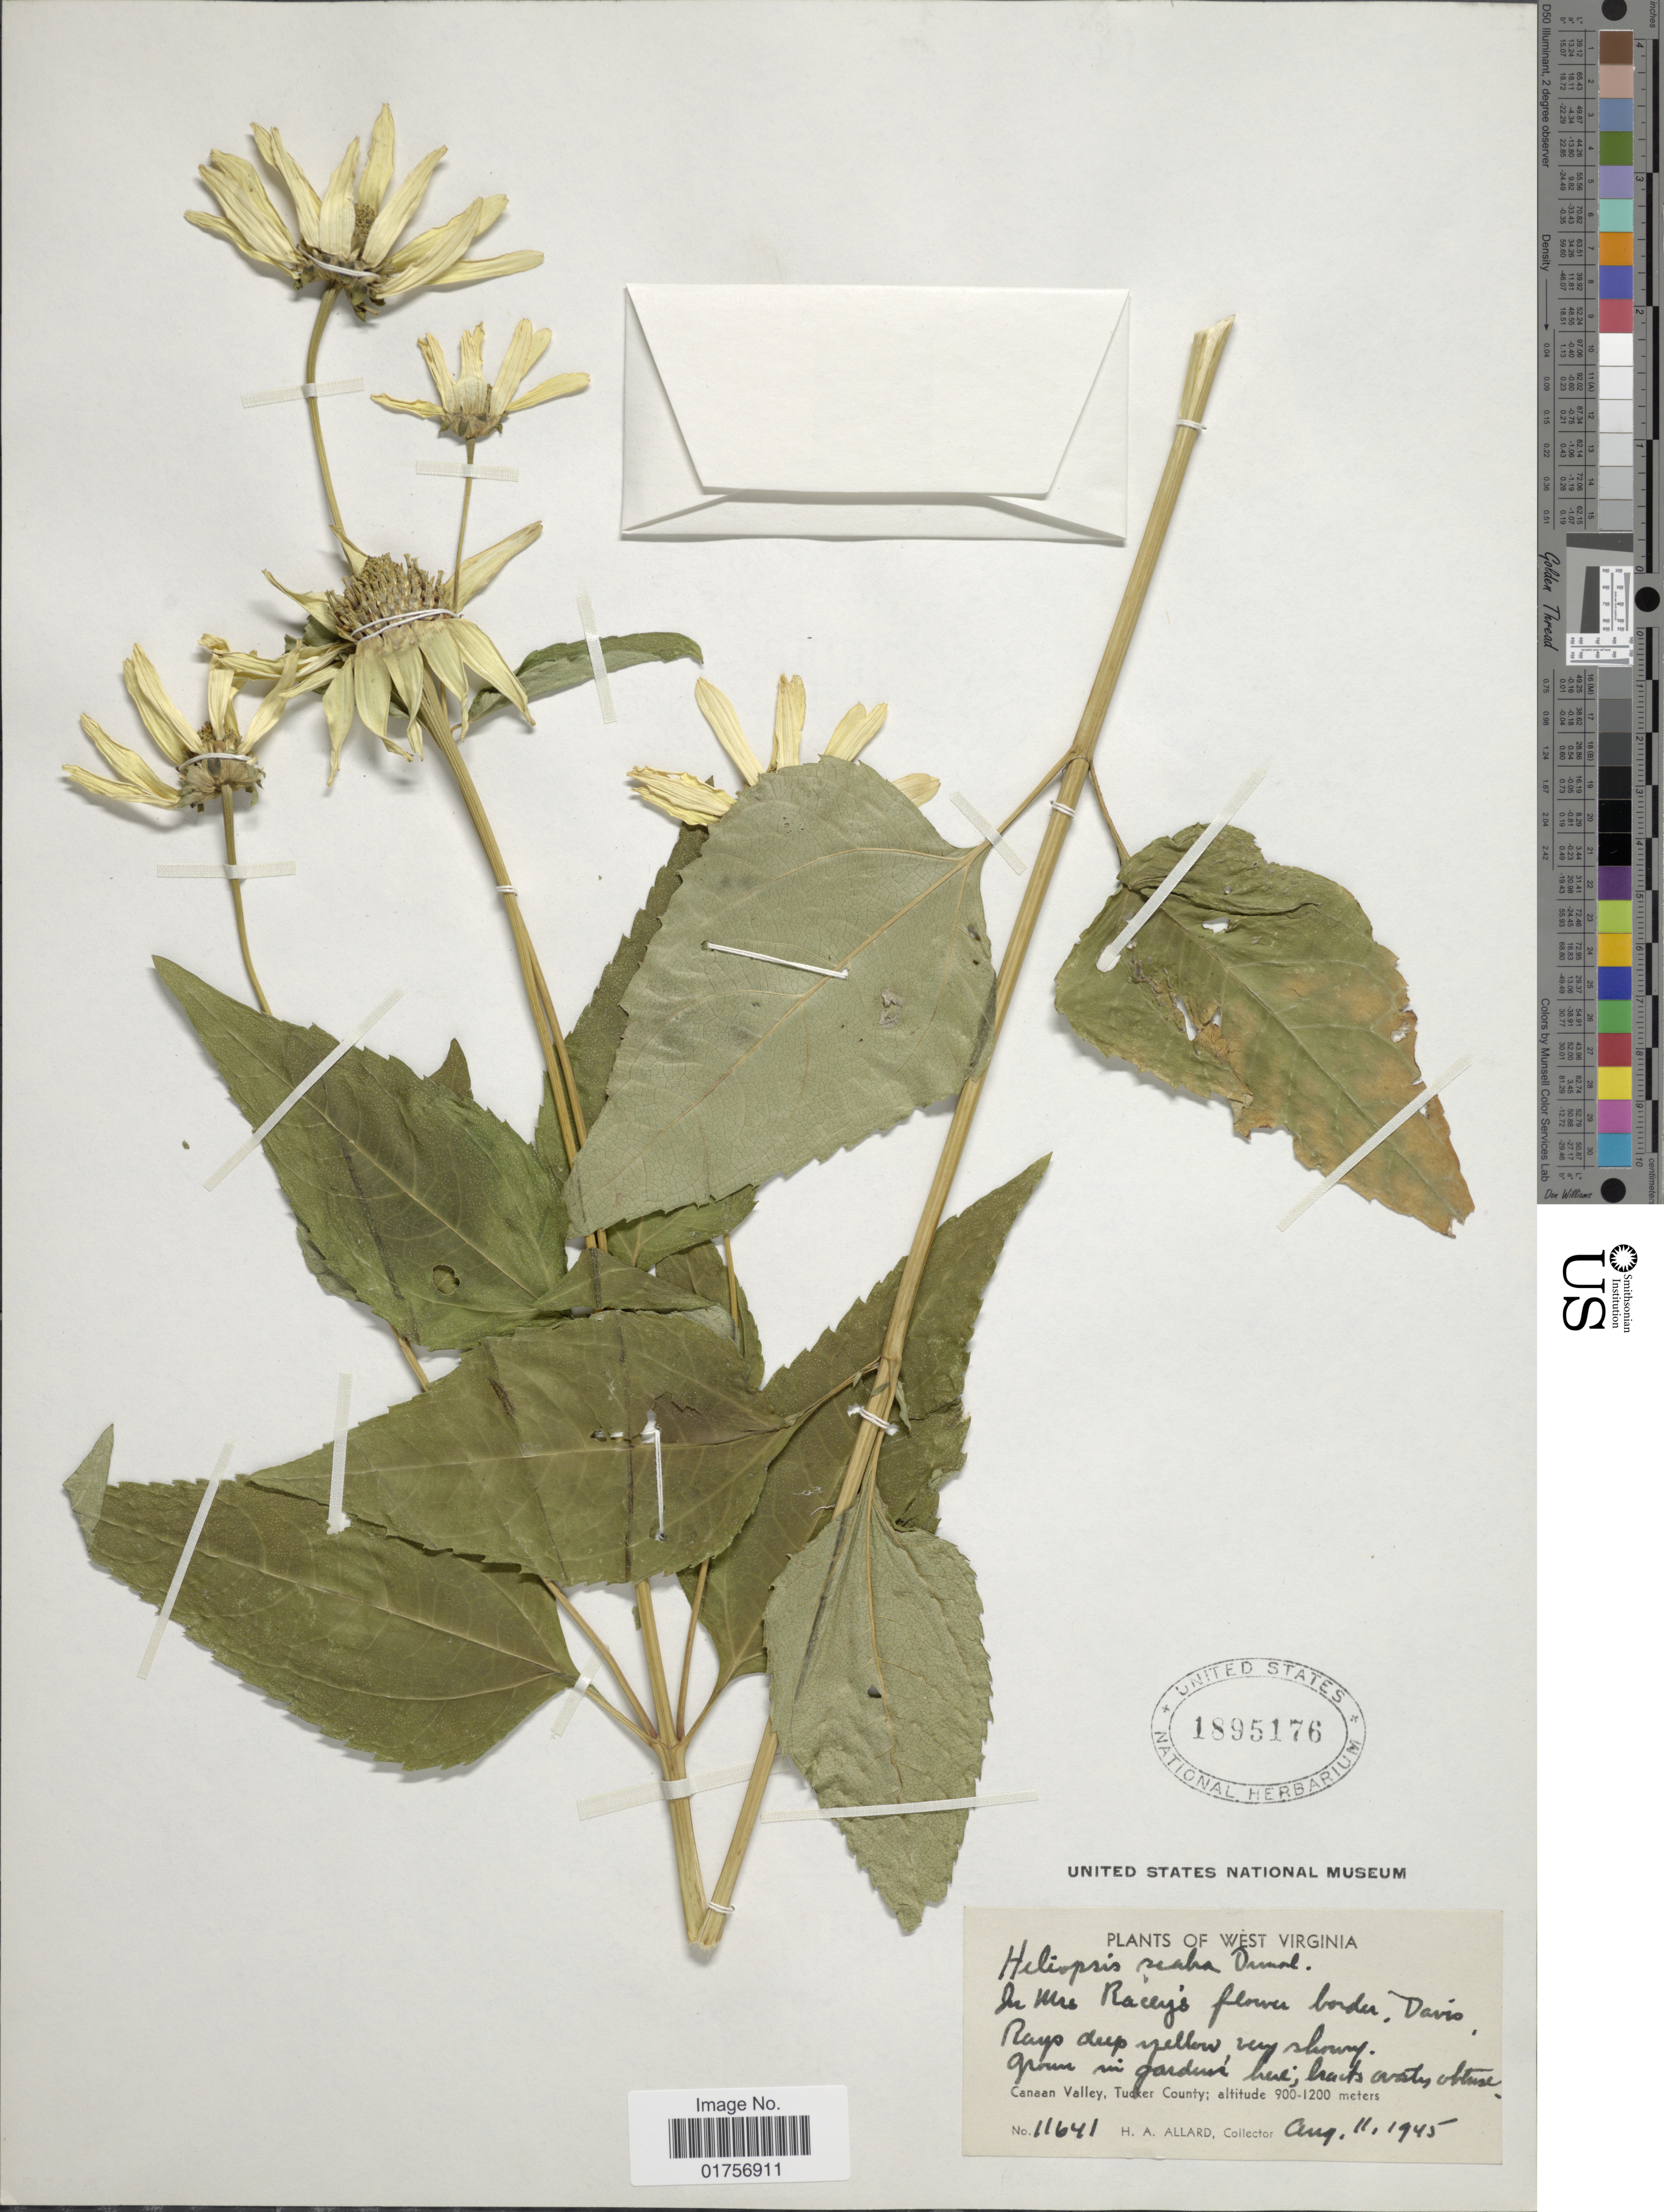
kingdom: Plantae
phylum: Tracheophyta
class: Magnoliopsida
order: Asterales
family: Asteraceae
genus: Heliopsis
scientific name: Heliopsis scabra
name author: Dunal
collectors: H. A. Allard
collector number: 11641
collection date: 1945-08-11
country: United States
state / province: West Virginia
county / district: Tucker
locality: Canaan Valley, Tucker County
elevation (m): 900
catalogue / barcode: US 1895176